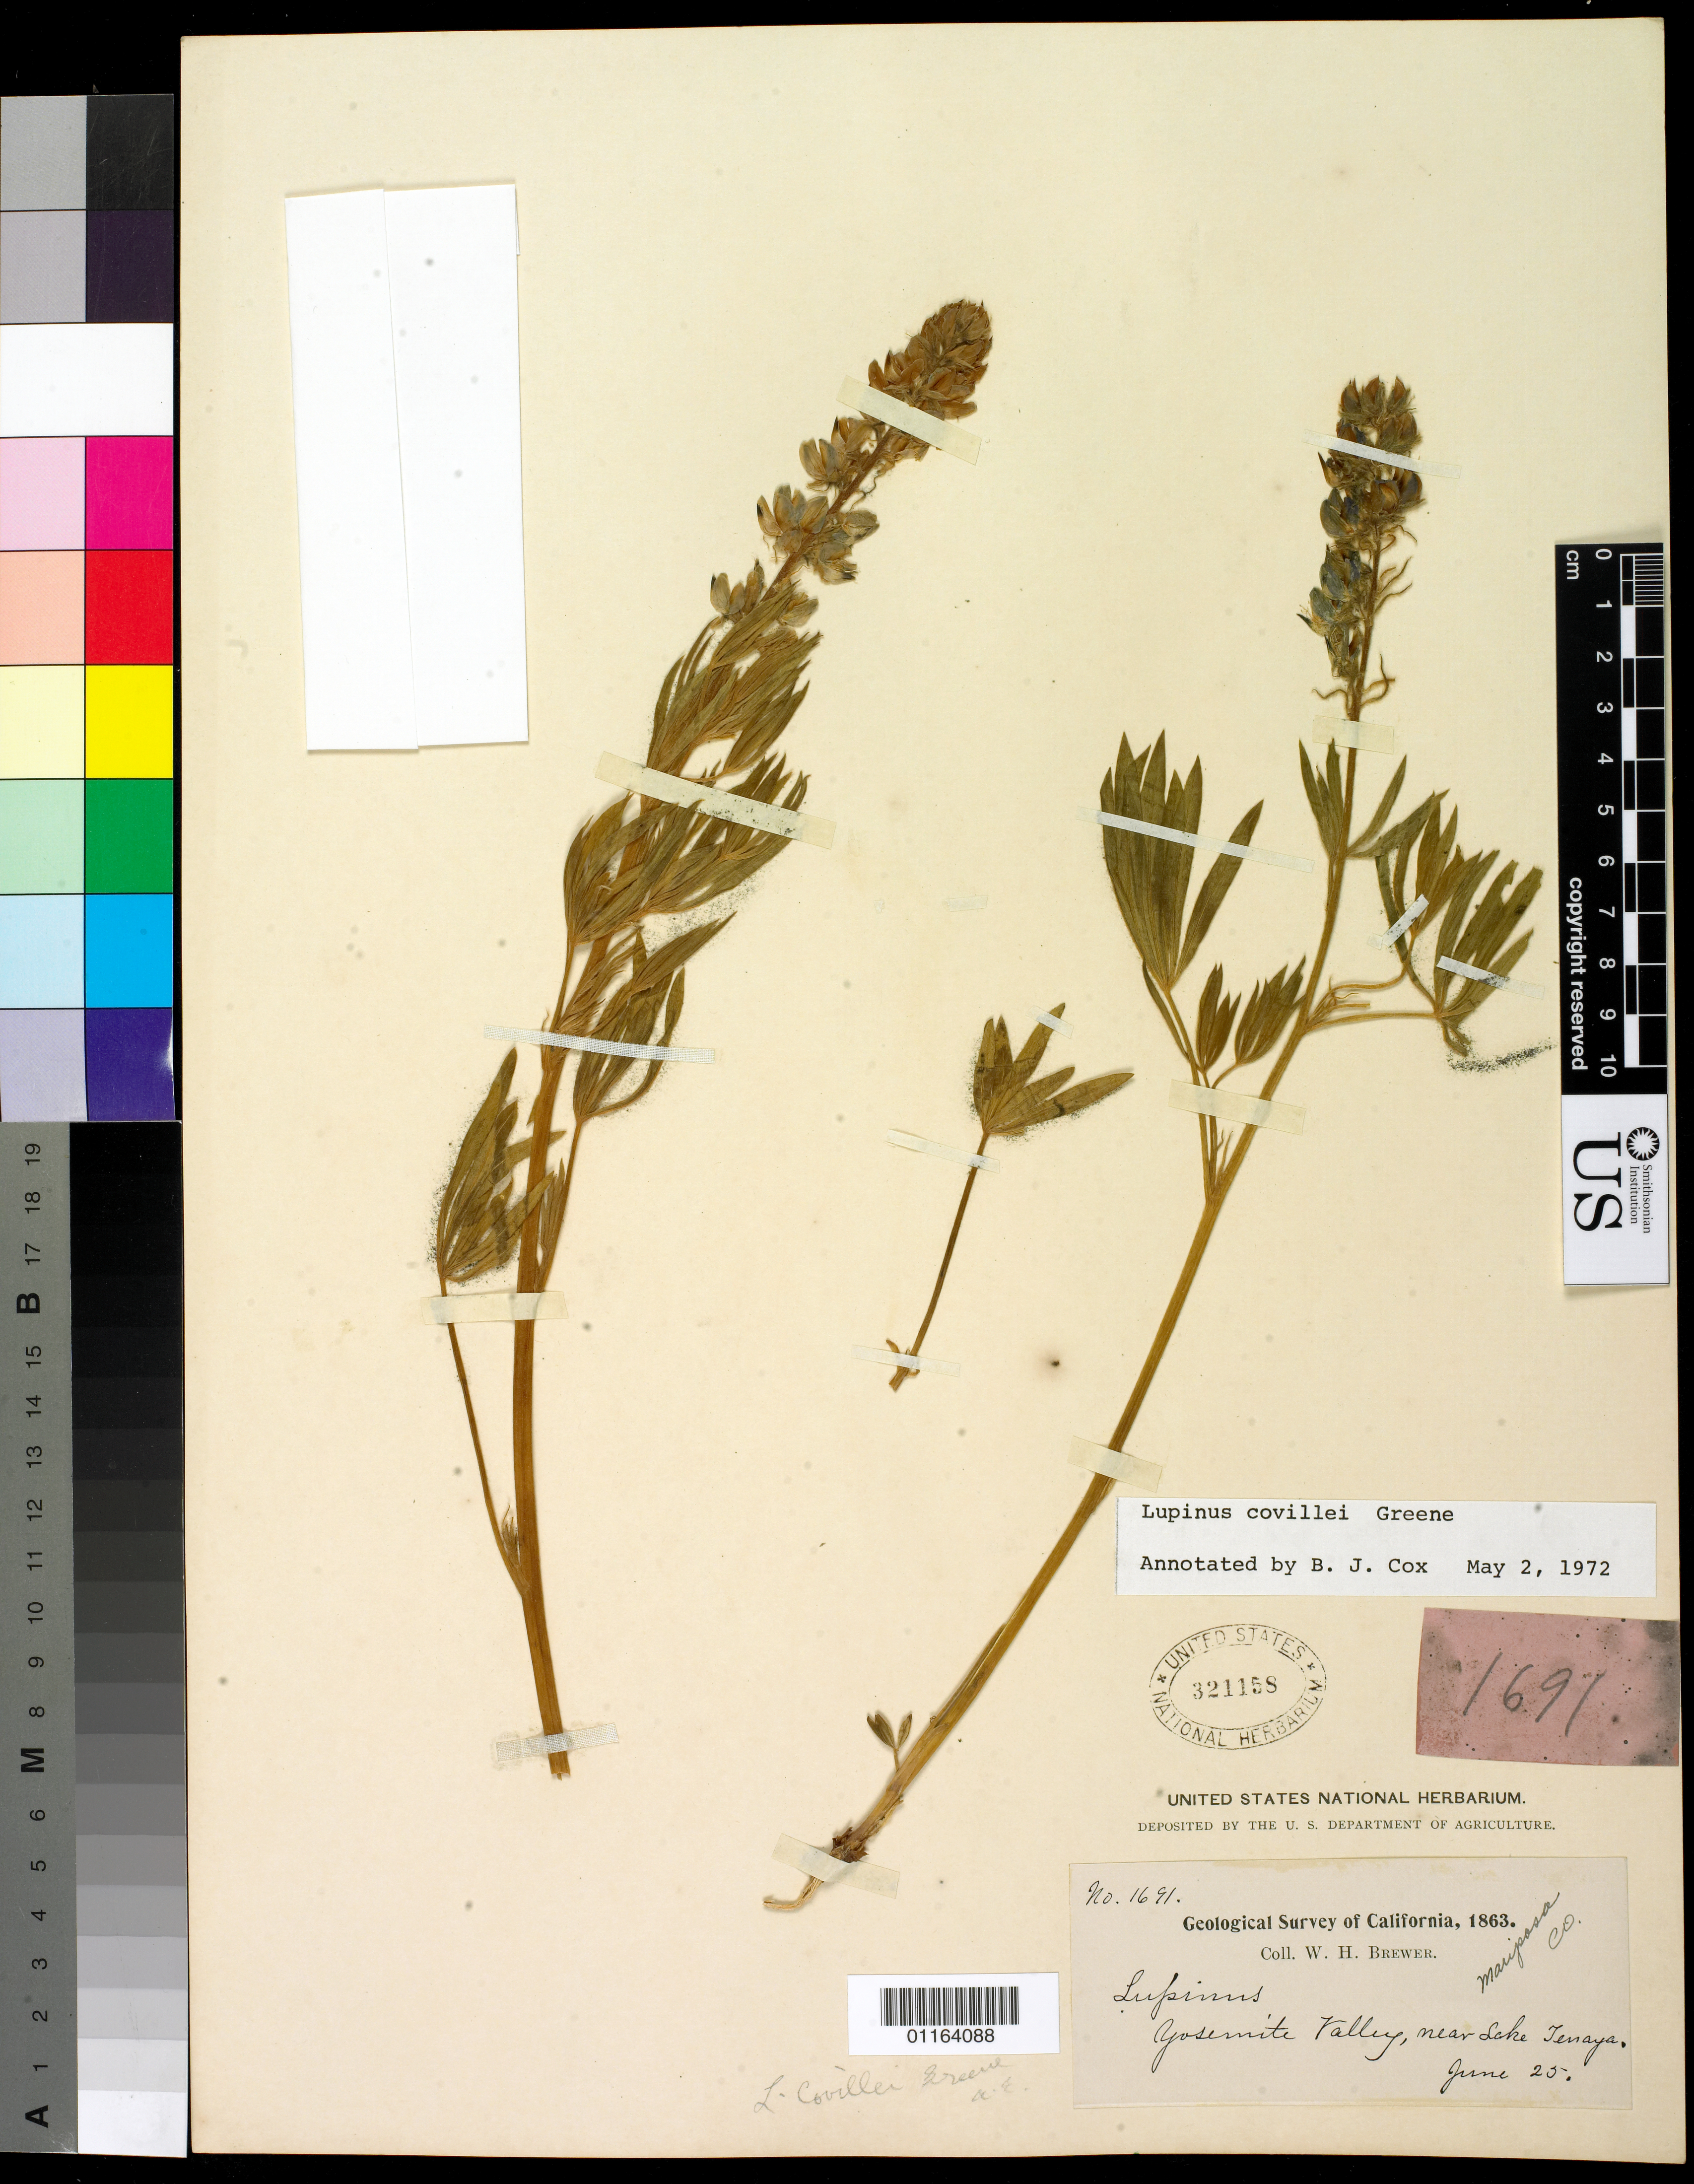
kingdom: Plantae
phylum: Tracheophyta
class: Magnoliopsida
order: Fabales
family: Fabaceae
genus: Lupinus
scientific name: Lupinus covillei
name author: Greene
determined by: Cox, B. J.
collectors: W. H. Brewer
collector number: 1691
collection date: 1863-06-25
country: United States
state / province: California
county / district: Mariposa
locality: Yosemite Valley, near Lake Tenaya.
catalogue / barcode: US 321158